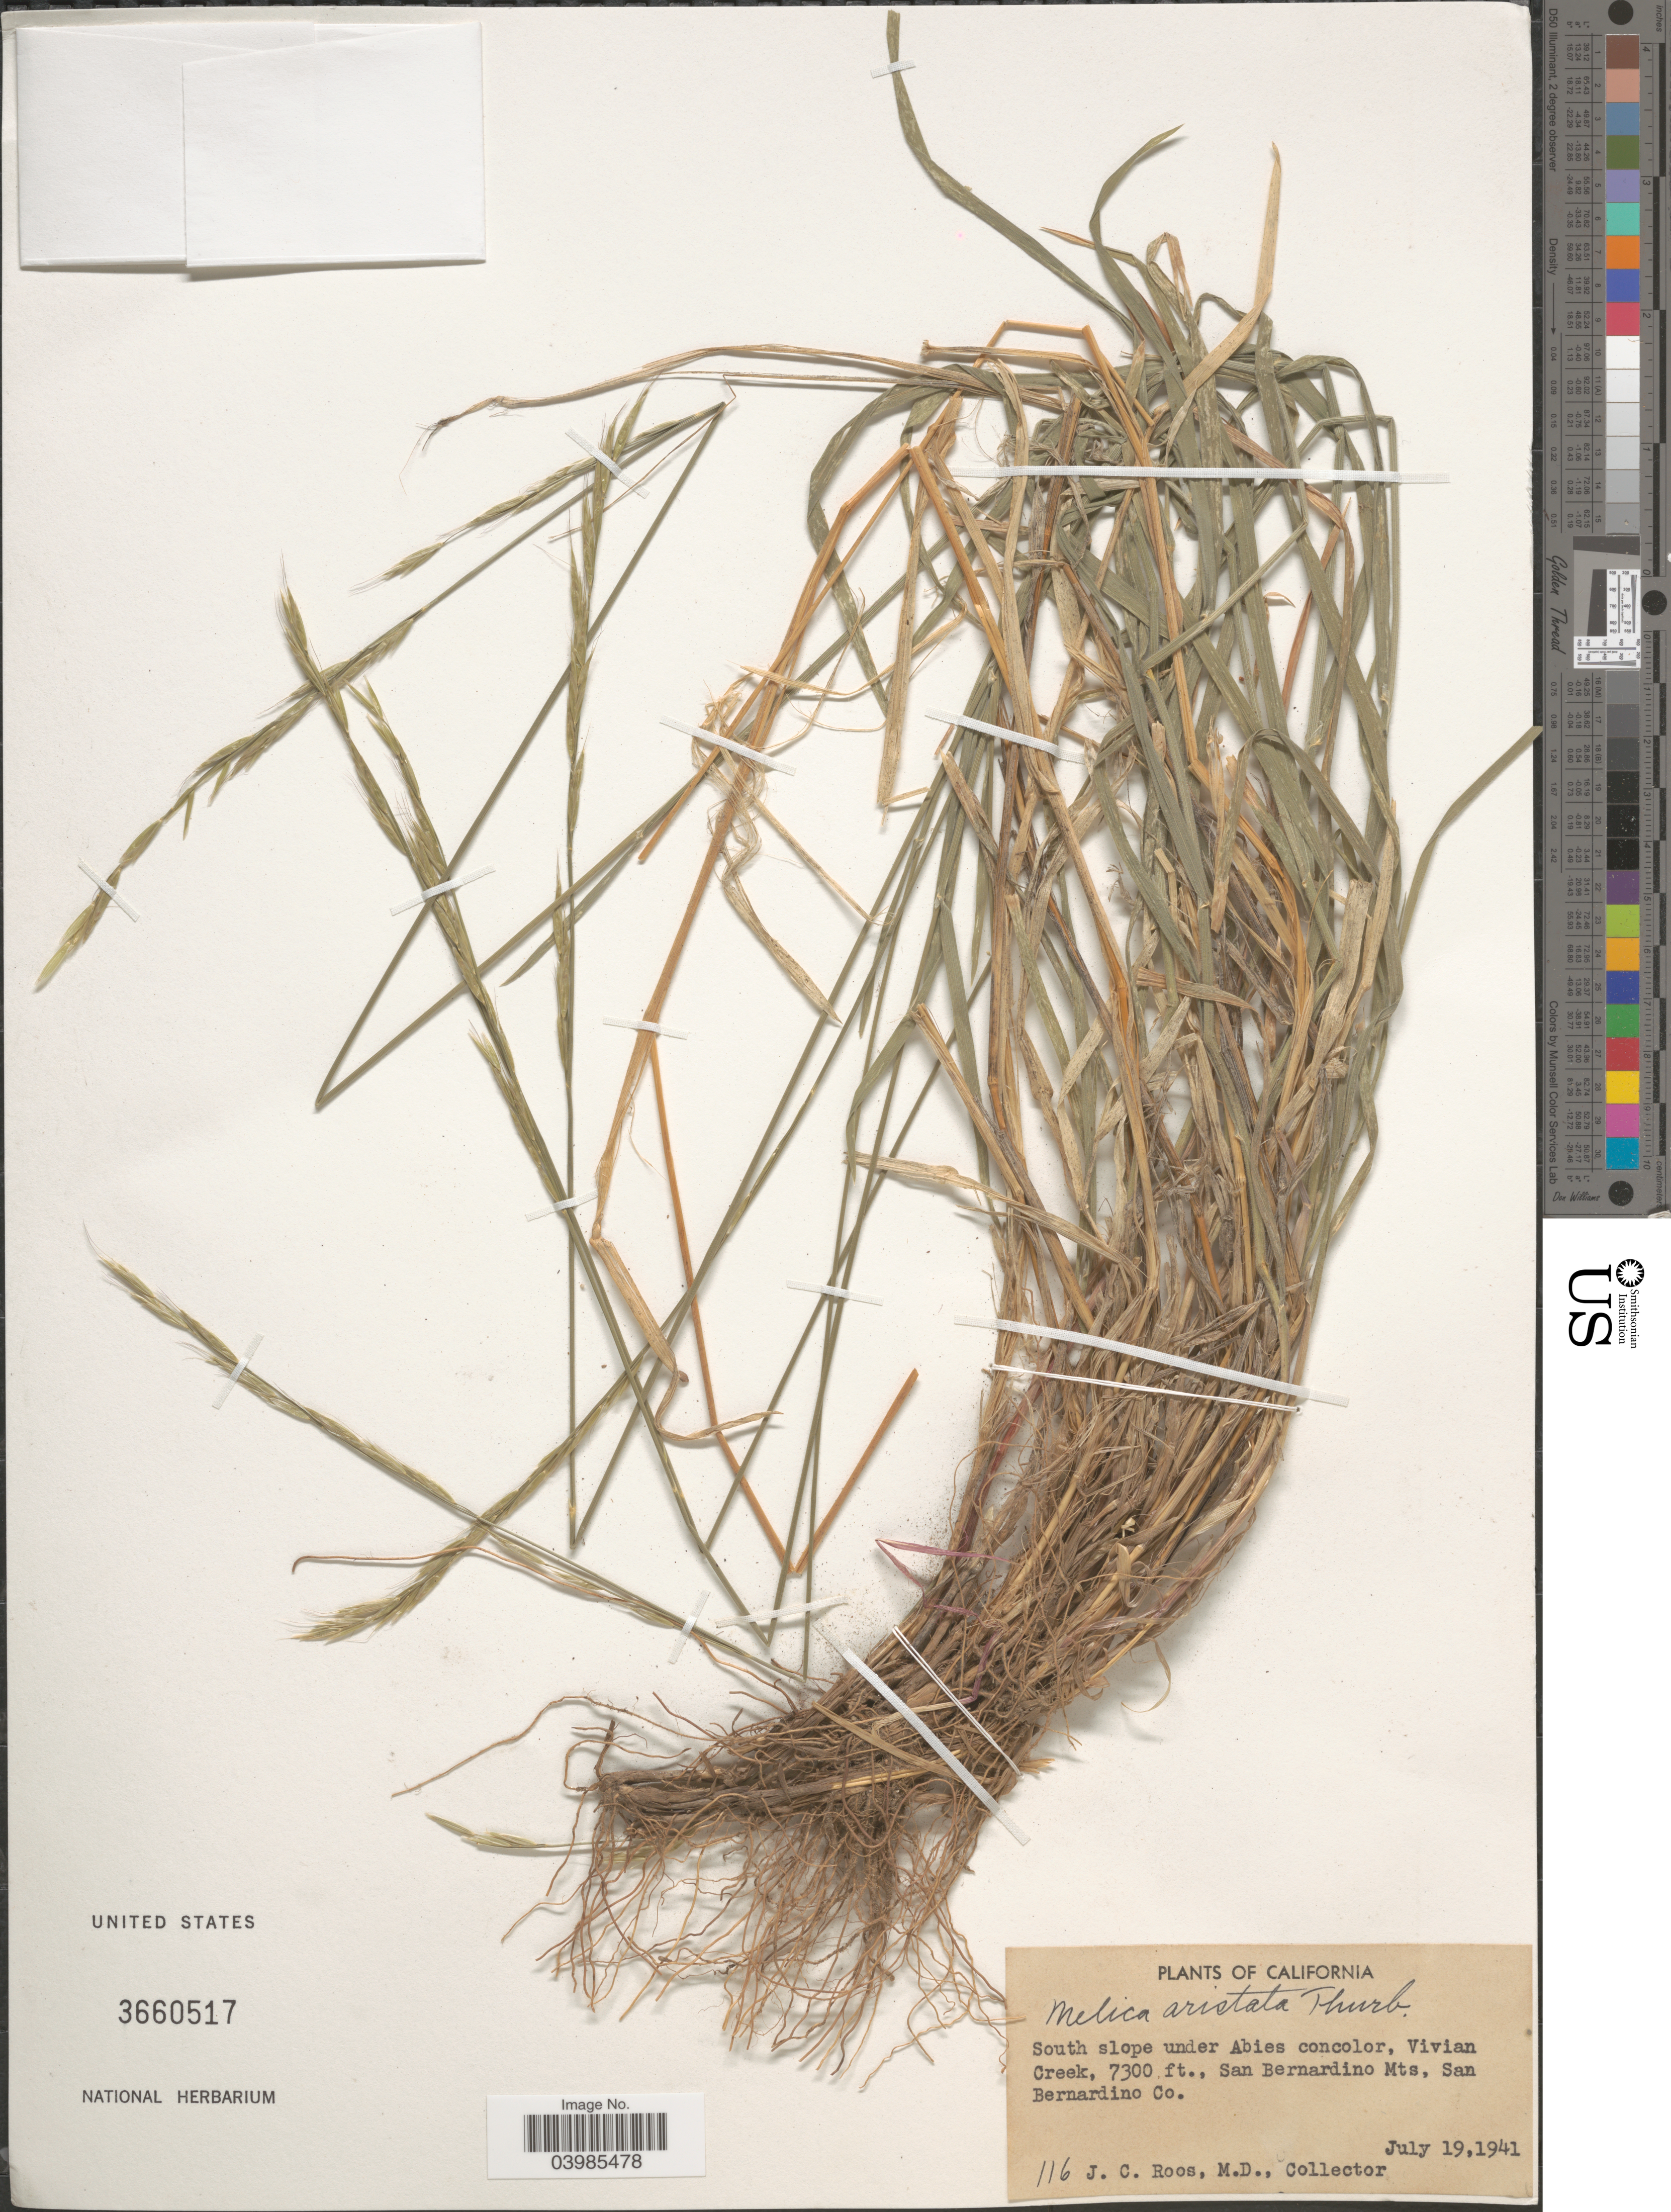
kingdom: Plantae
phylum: Tracheophyta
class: Liliopsida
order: Poales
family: Poaceae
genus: Melica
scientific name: Melica aristata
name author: Thurb. ex Bol.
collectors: J. C. Roos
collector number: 116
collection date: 1941-07-19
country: United States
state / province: California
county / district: San Bernardino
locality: South slope under Abies concolor, Vivian Creek, San Bernardino Mts, San Bernardino Co.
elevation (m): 2225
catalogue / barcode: US 3660517